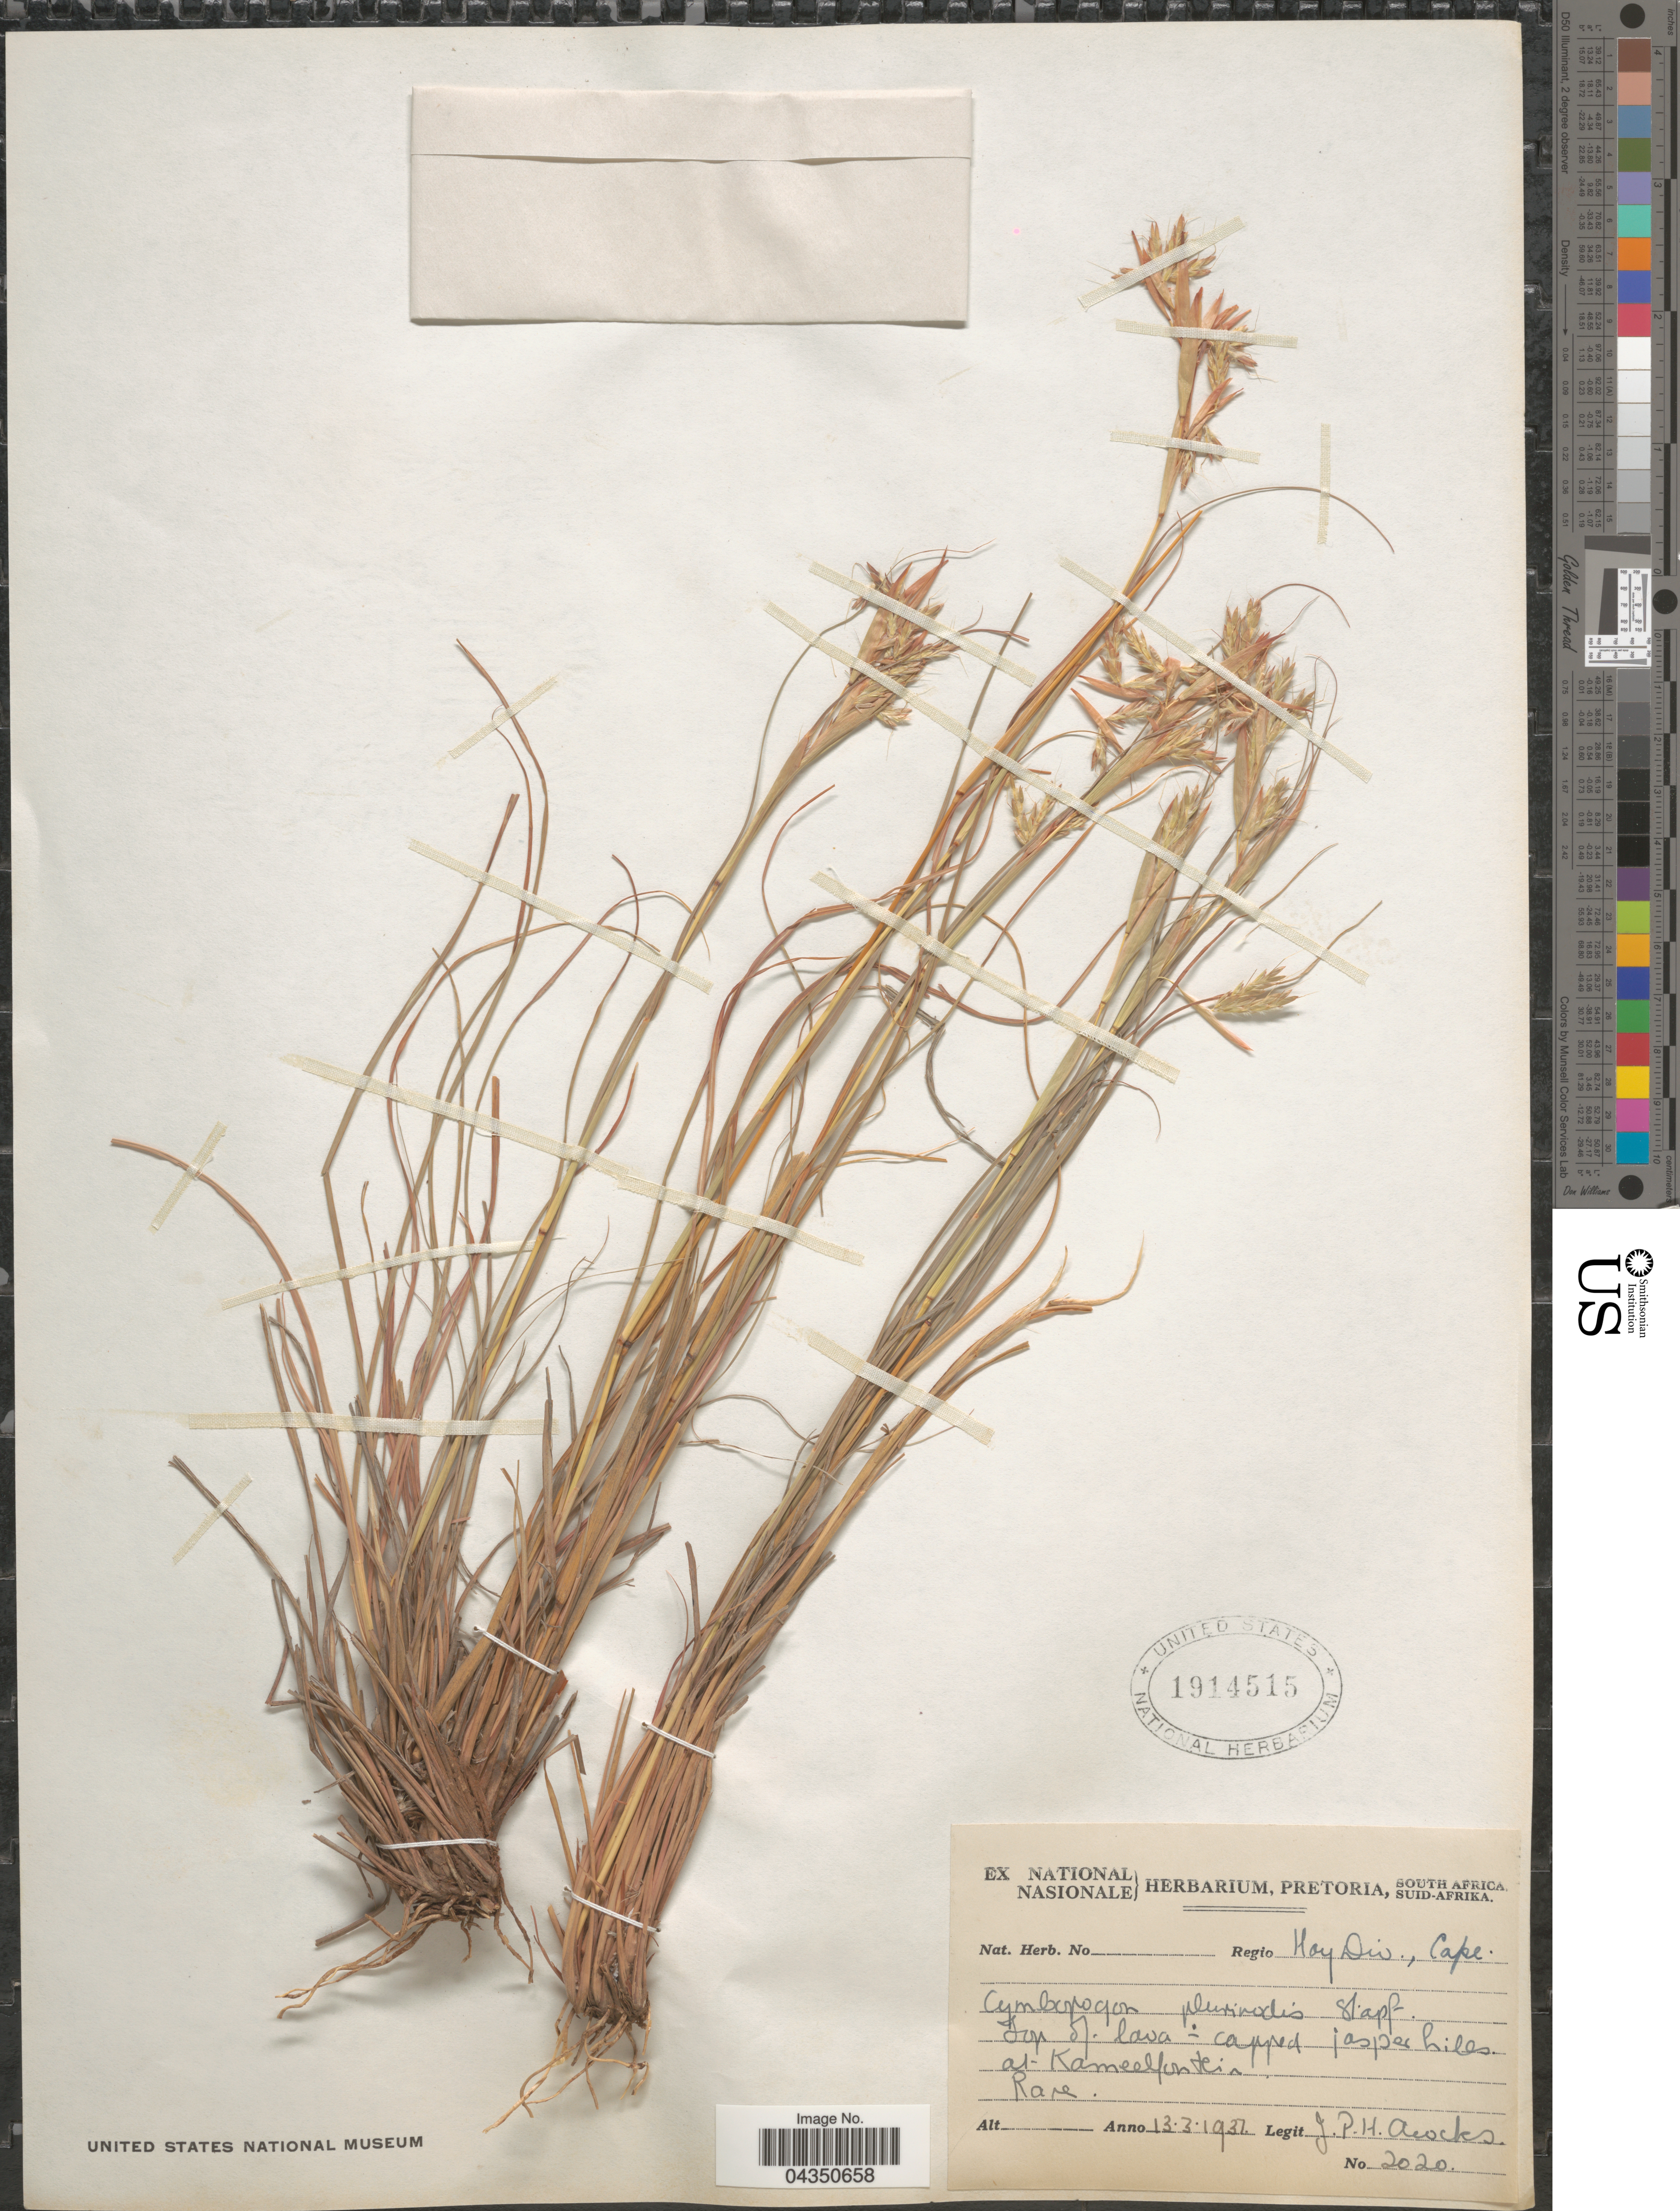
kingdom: Plantae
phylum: Tracheophyta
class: Liliopsida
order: Poales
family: Poaceae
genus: Cymbopogon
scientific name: Cymbopogon pospischillii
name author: (K. Schum.) C.E. Hubb.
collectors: J. P. Acocks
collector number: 2020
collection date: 1937-03-13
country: South Africa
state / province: Gauteng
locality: Regio Hay Div., Cape. Top of lava-capped jasper hills at Kameelfontein.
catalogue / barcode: US 1914515